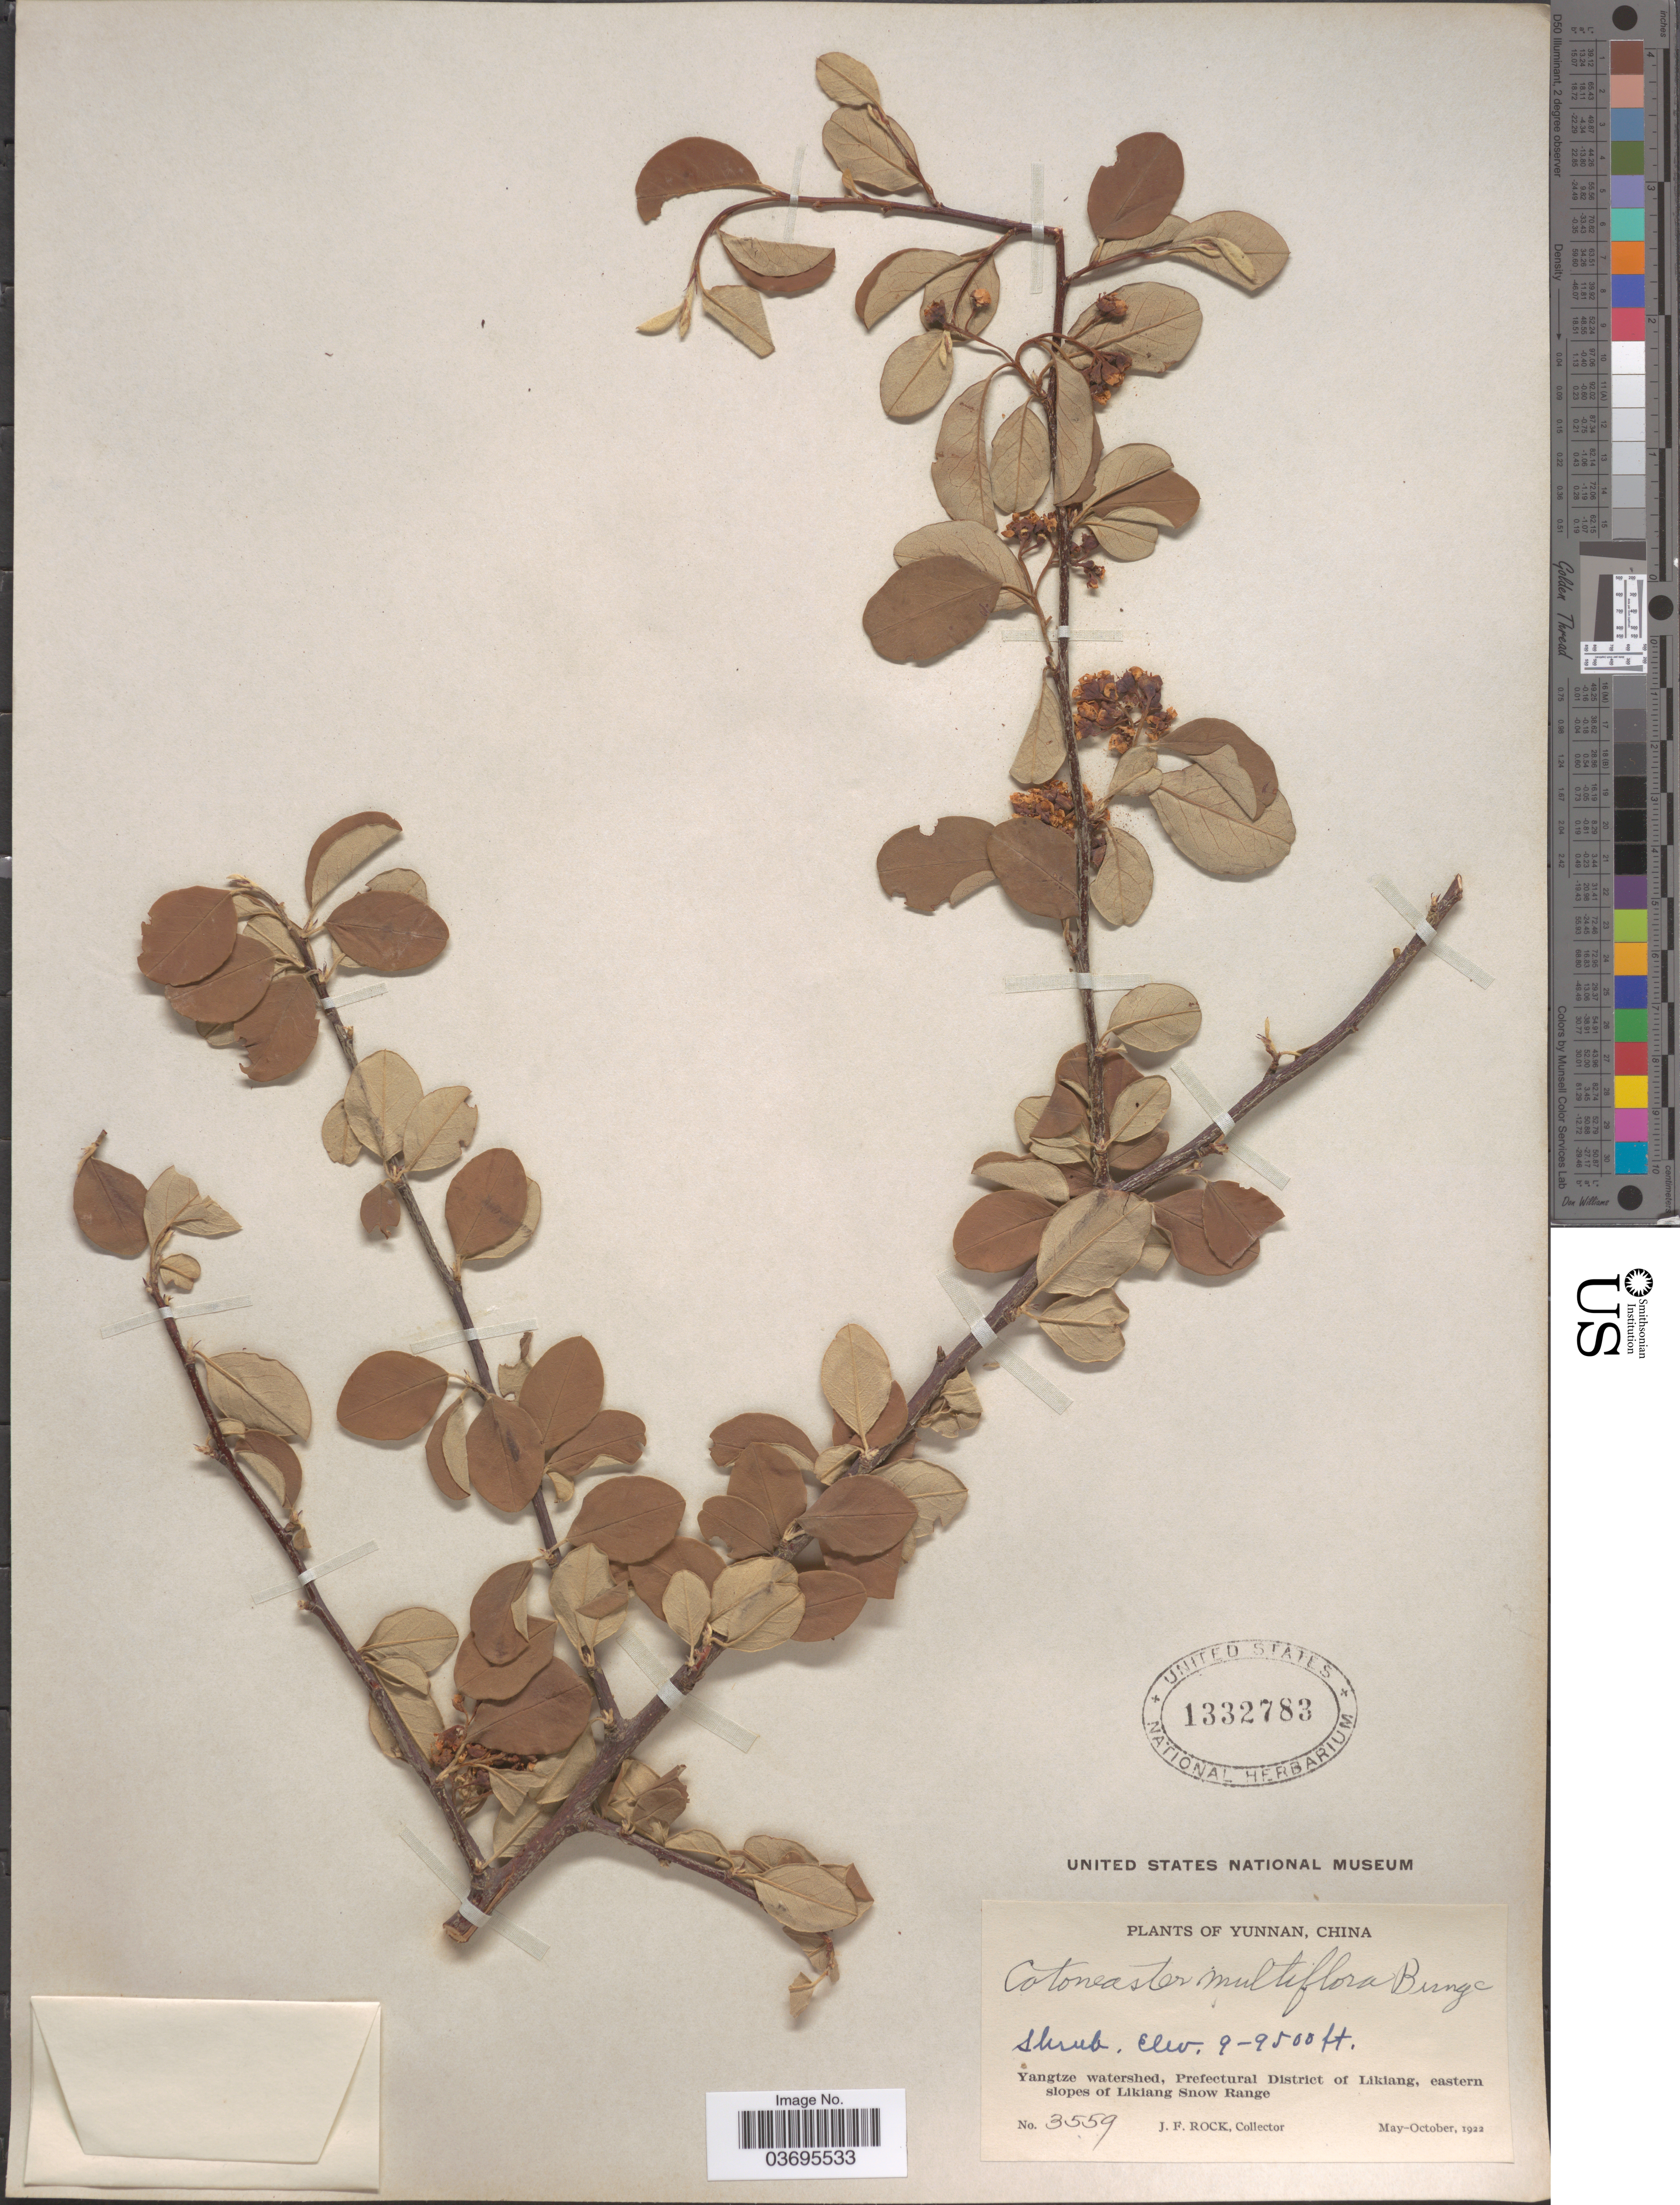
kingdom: Plantae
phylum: Tracheophyta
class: Magnoliopsida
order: Rosales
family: Rosaceae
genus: Cotoneaster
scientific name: Cotoneaster multiflora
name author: Bunge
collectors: J. Rock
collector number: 3559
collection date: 1922-05/1922-10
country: China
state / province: Yunnan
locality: Yangtze watershed, Prefectural District of Likiang, eastern slopes of Likiang Snow Range.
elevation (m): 2743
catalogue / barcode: US 1332783